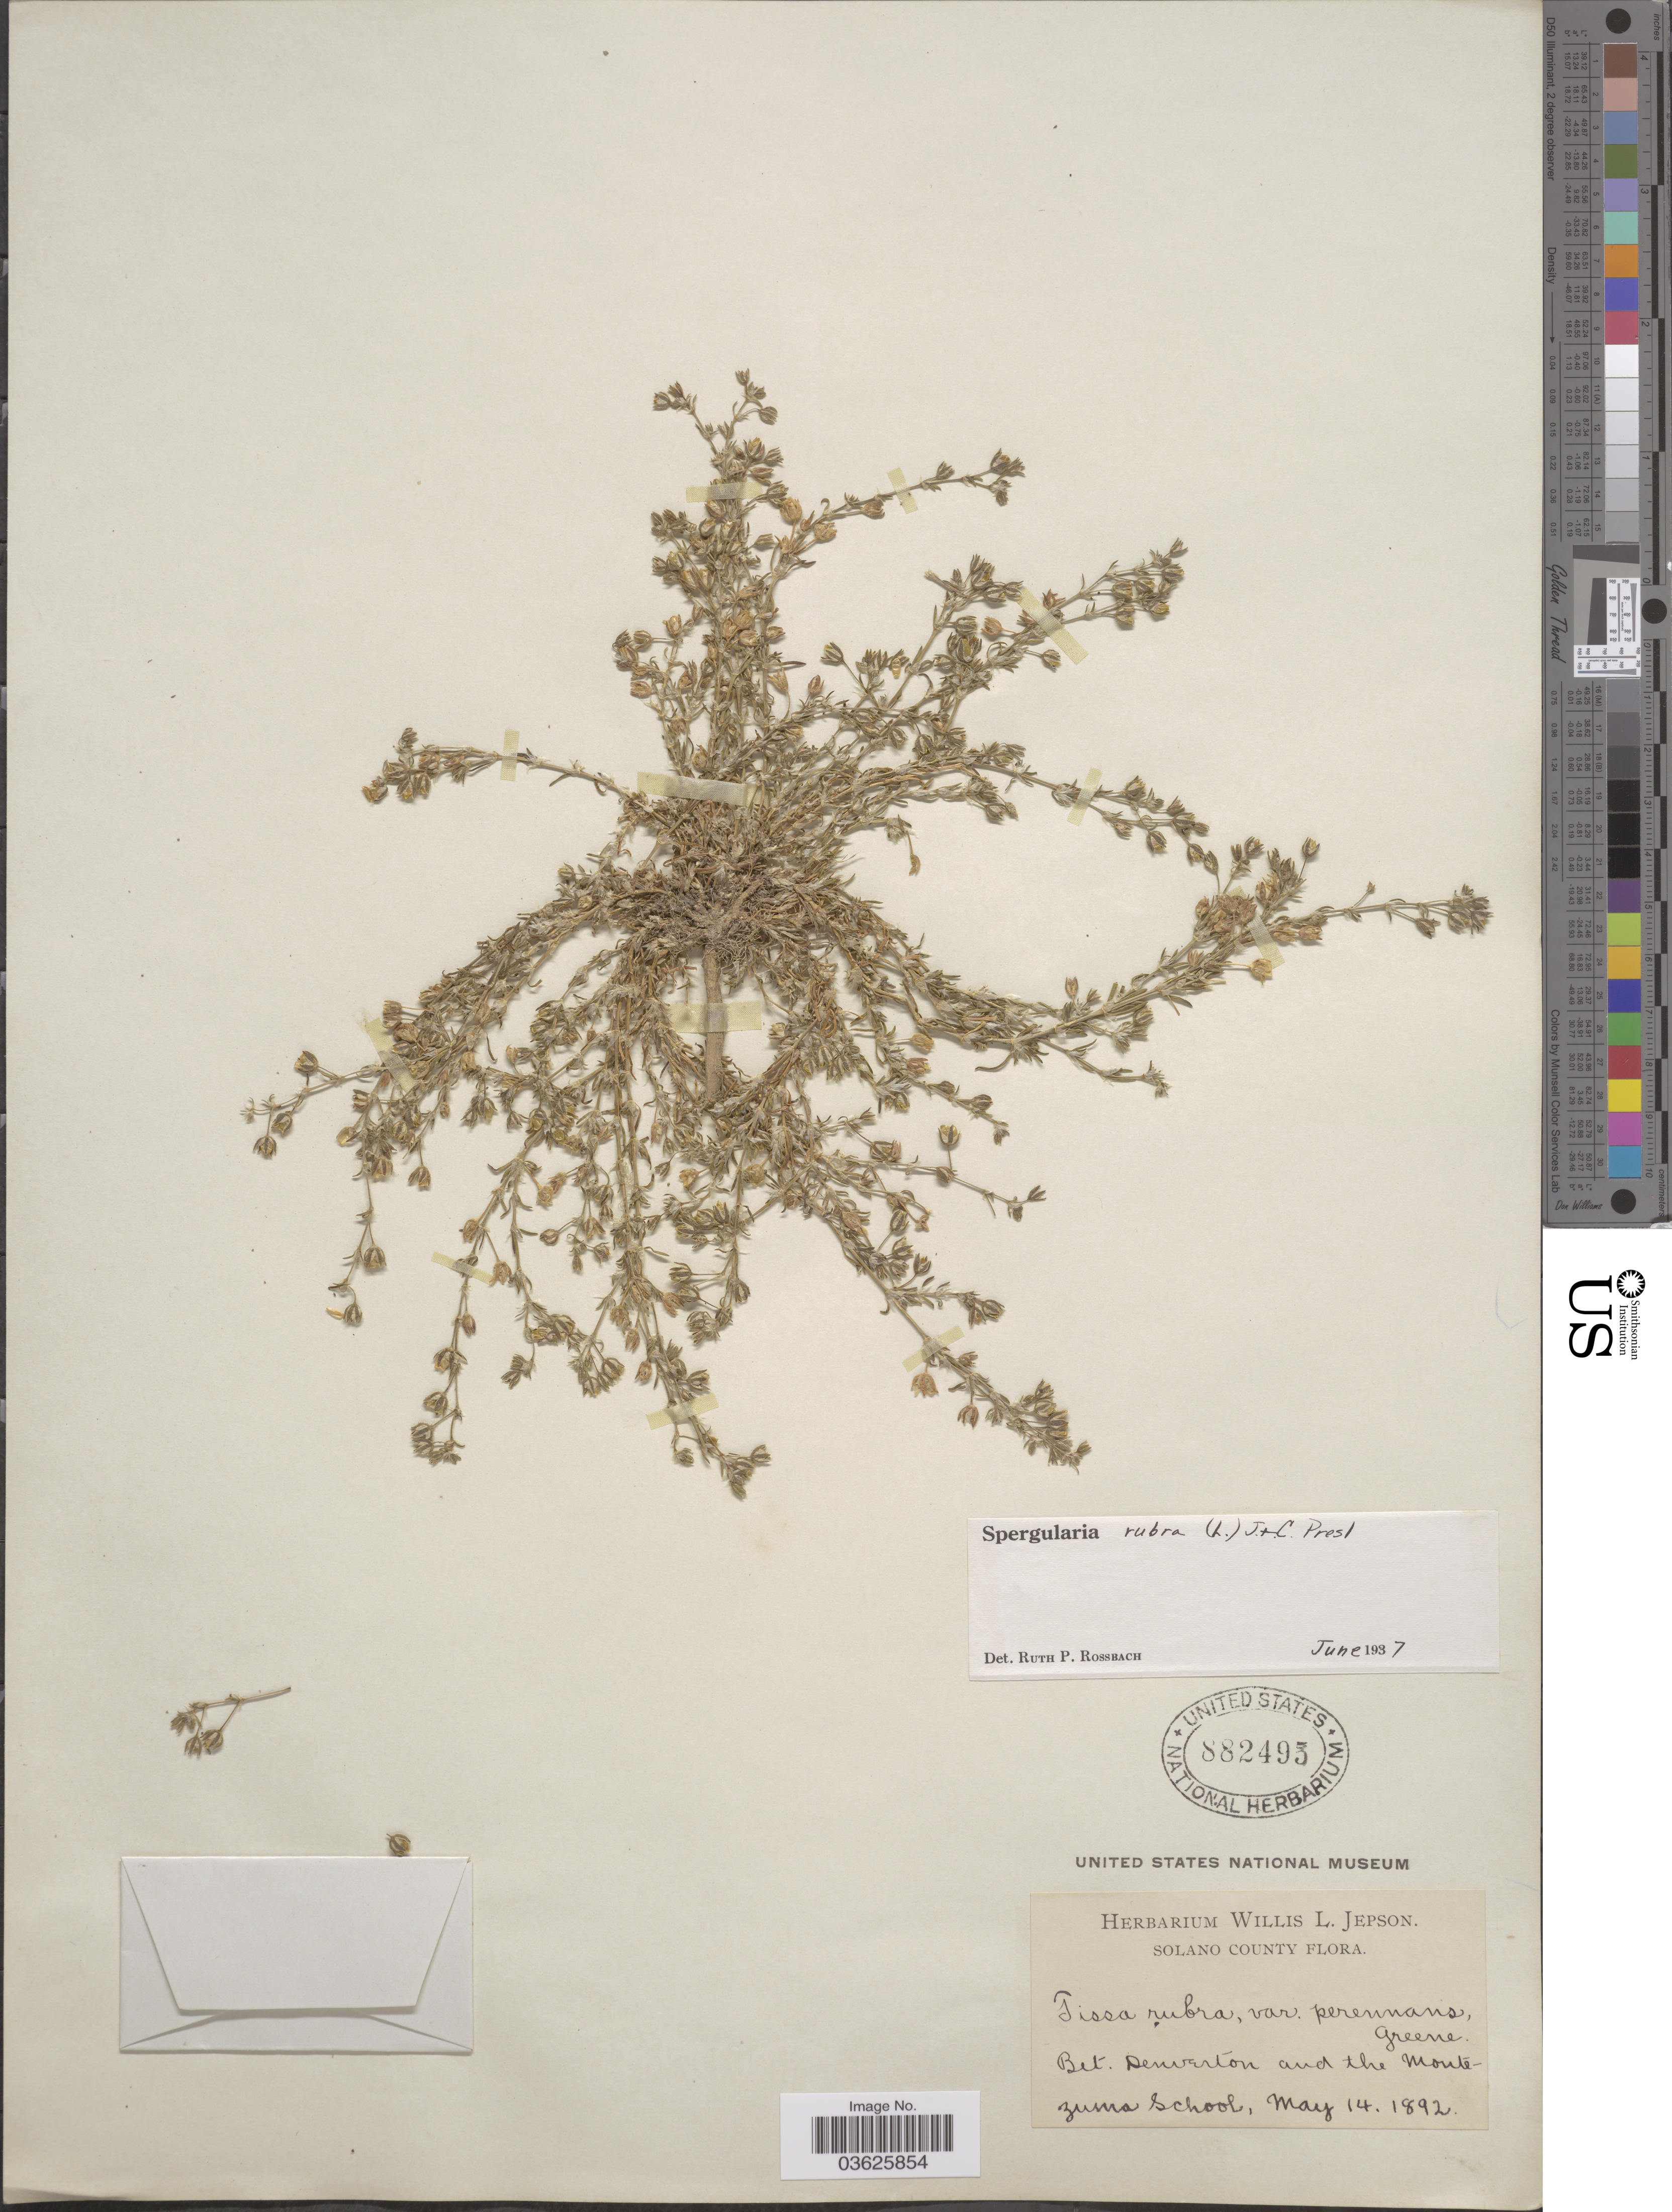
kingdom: Plantae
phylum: Tracheophyta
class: Magnoliopsida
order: Caryophyllales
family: Caryophyllaceae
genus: Spergularia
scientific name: Spergularia rubra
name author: (L.) J. Presl & C. Presl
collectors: ex herb. of W. L. Jepson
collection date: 1892-05-14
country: United States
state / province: California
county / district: Solano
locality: Solano County. Belt. Denverton and the Montezuma School.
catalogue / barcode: US 882495